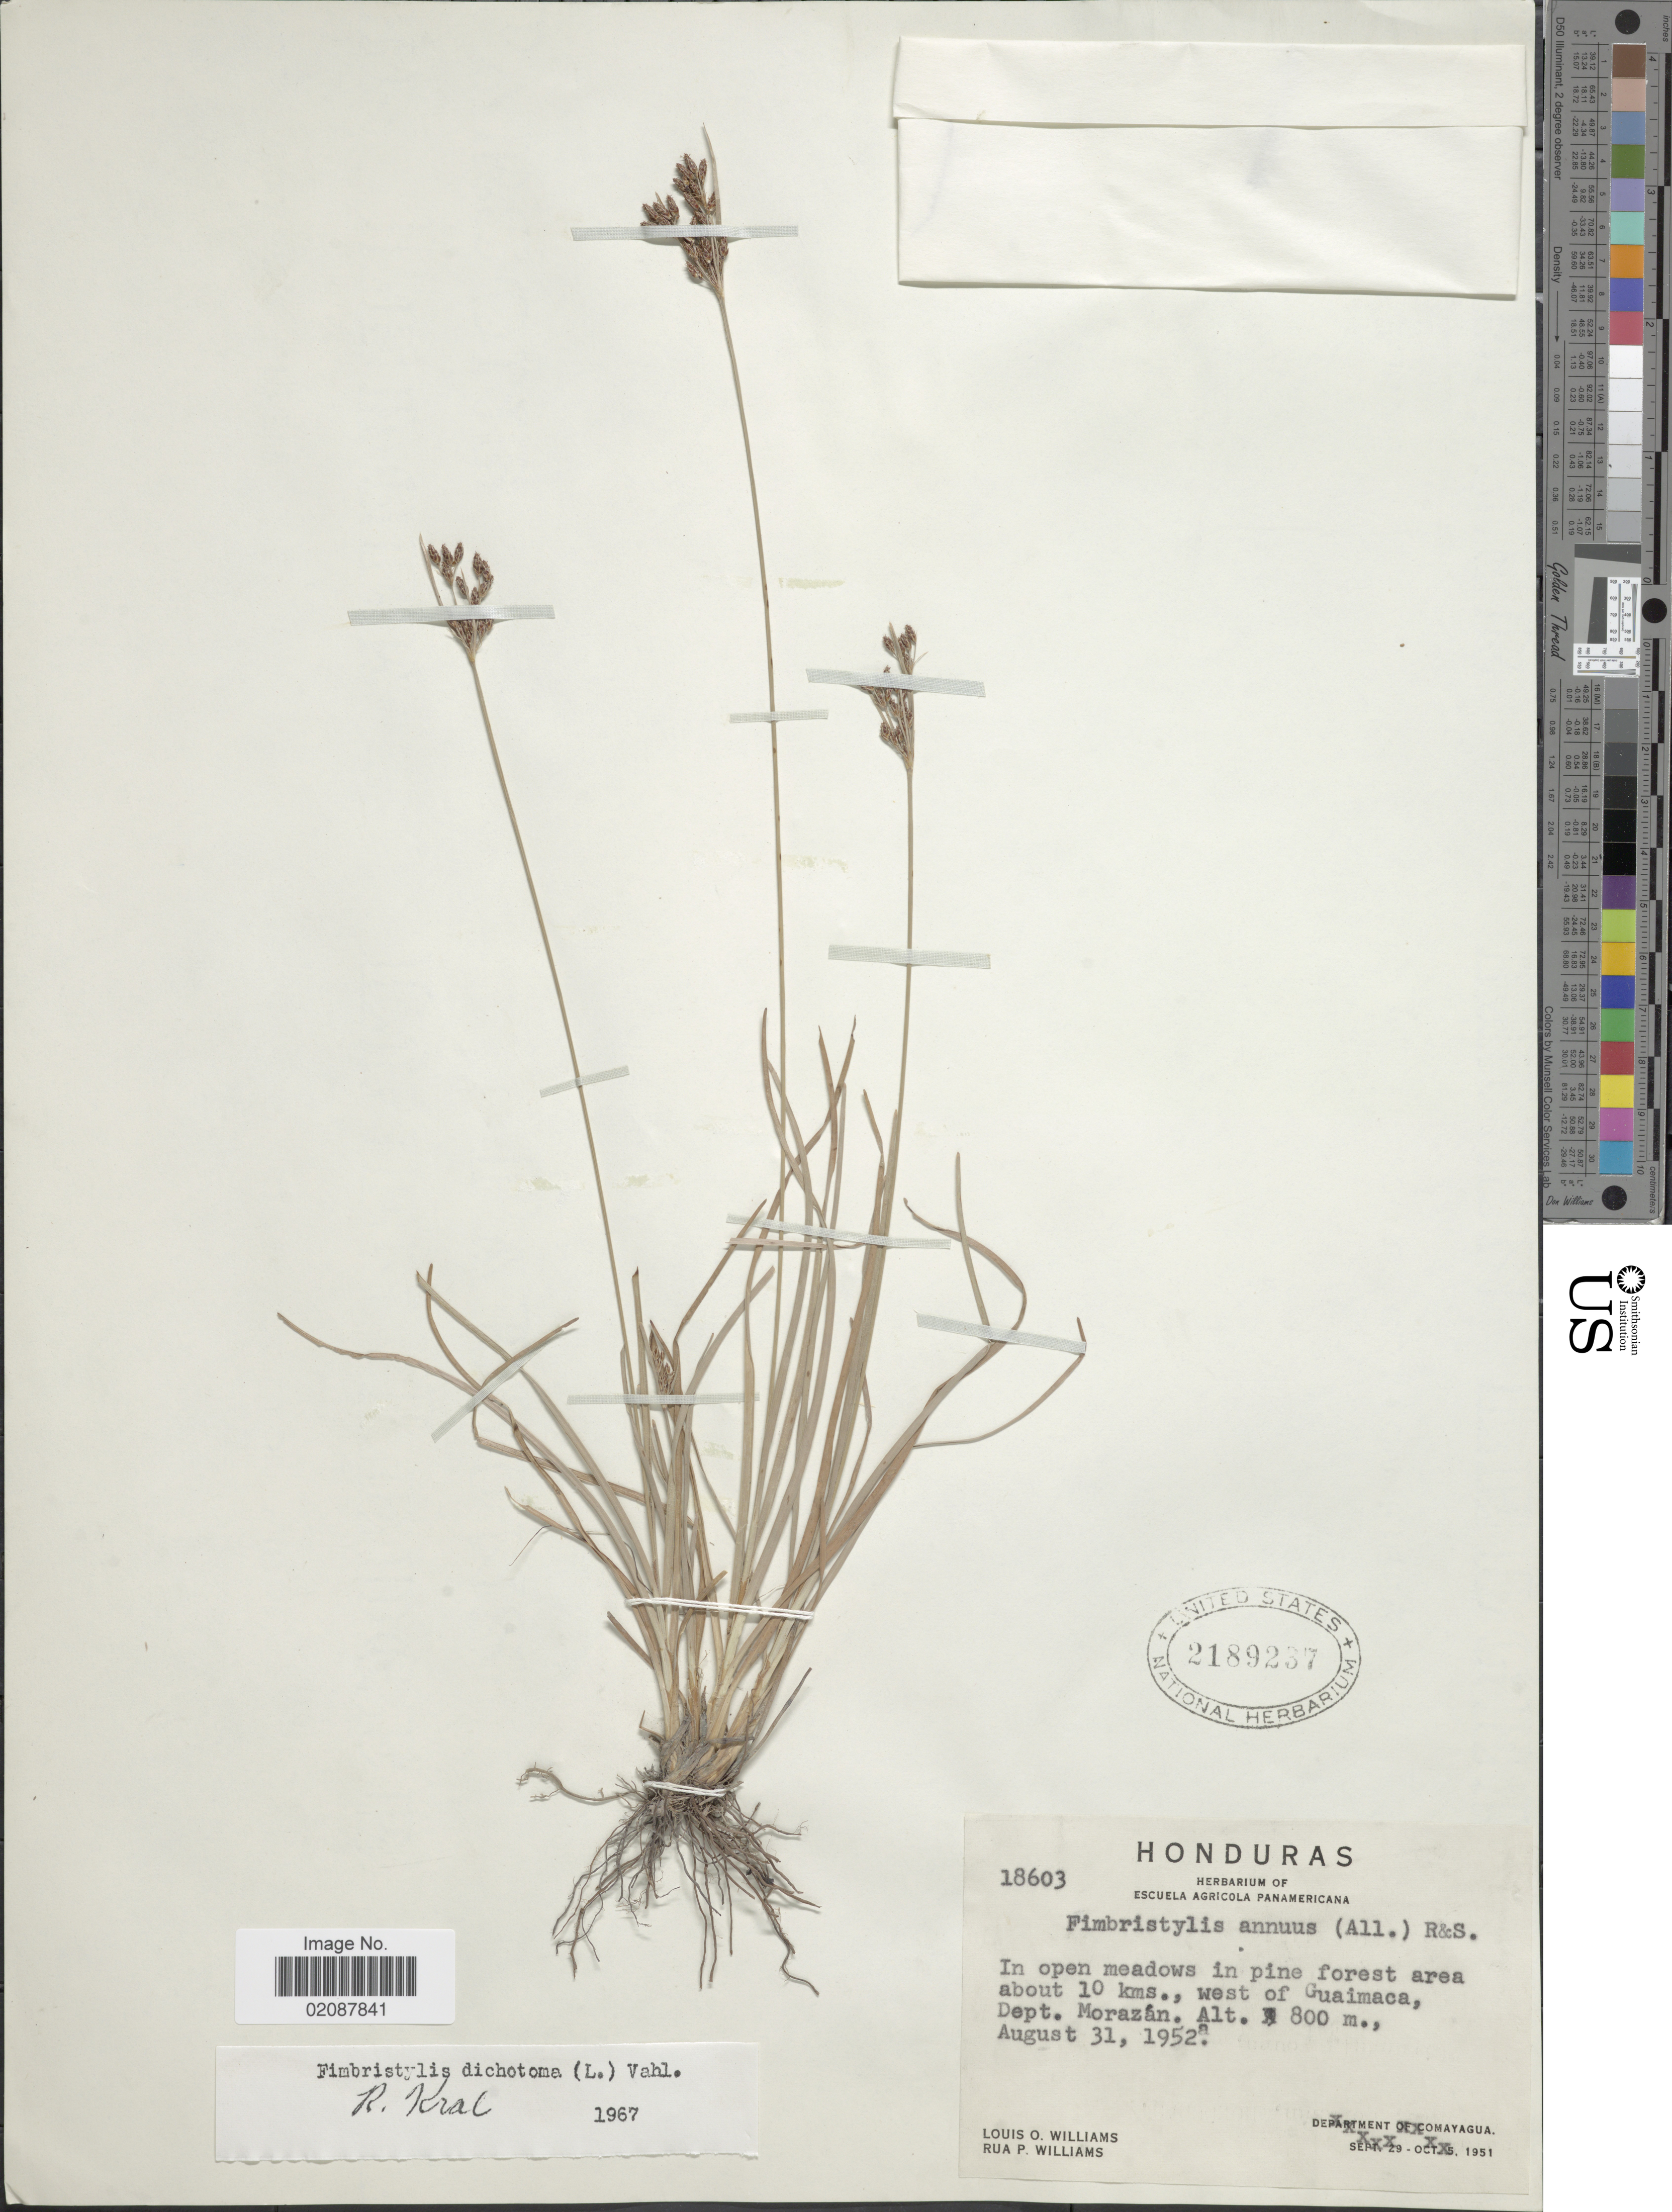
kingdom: Plantae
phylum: Tracheophyta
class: Liliopsida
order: Poales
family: Cyperaceae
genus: Fimbristylis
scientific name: Fimbristylis dichotoma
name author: (L.) Vahl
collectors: L. O. Williams & R. P. Williams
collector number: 18603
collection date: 1952-08-31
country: Honduras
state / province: Fco. Morazán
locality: In open meadows in pine forest area bout 10 kms., west of Guaimaca, Dept. Morazán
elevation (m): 800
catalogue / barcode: US 2189237